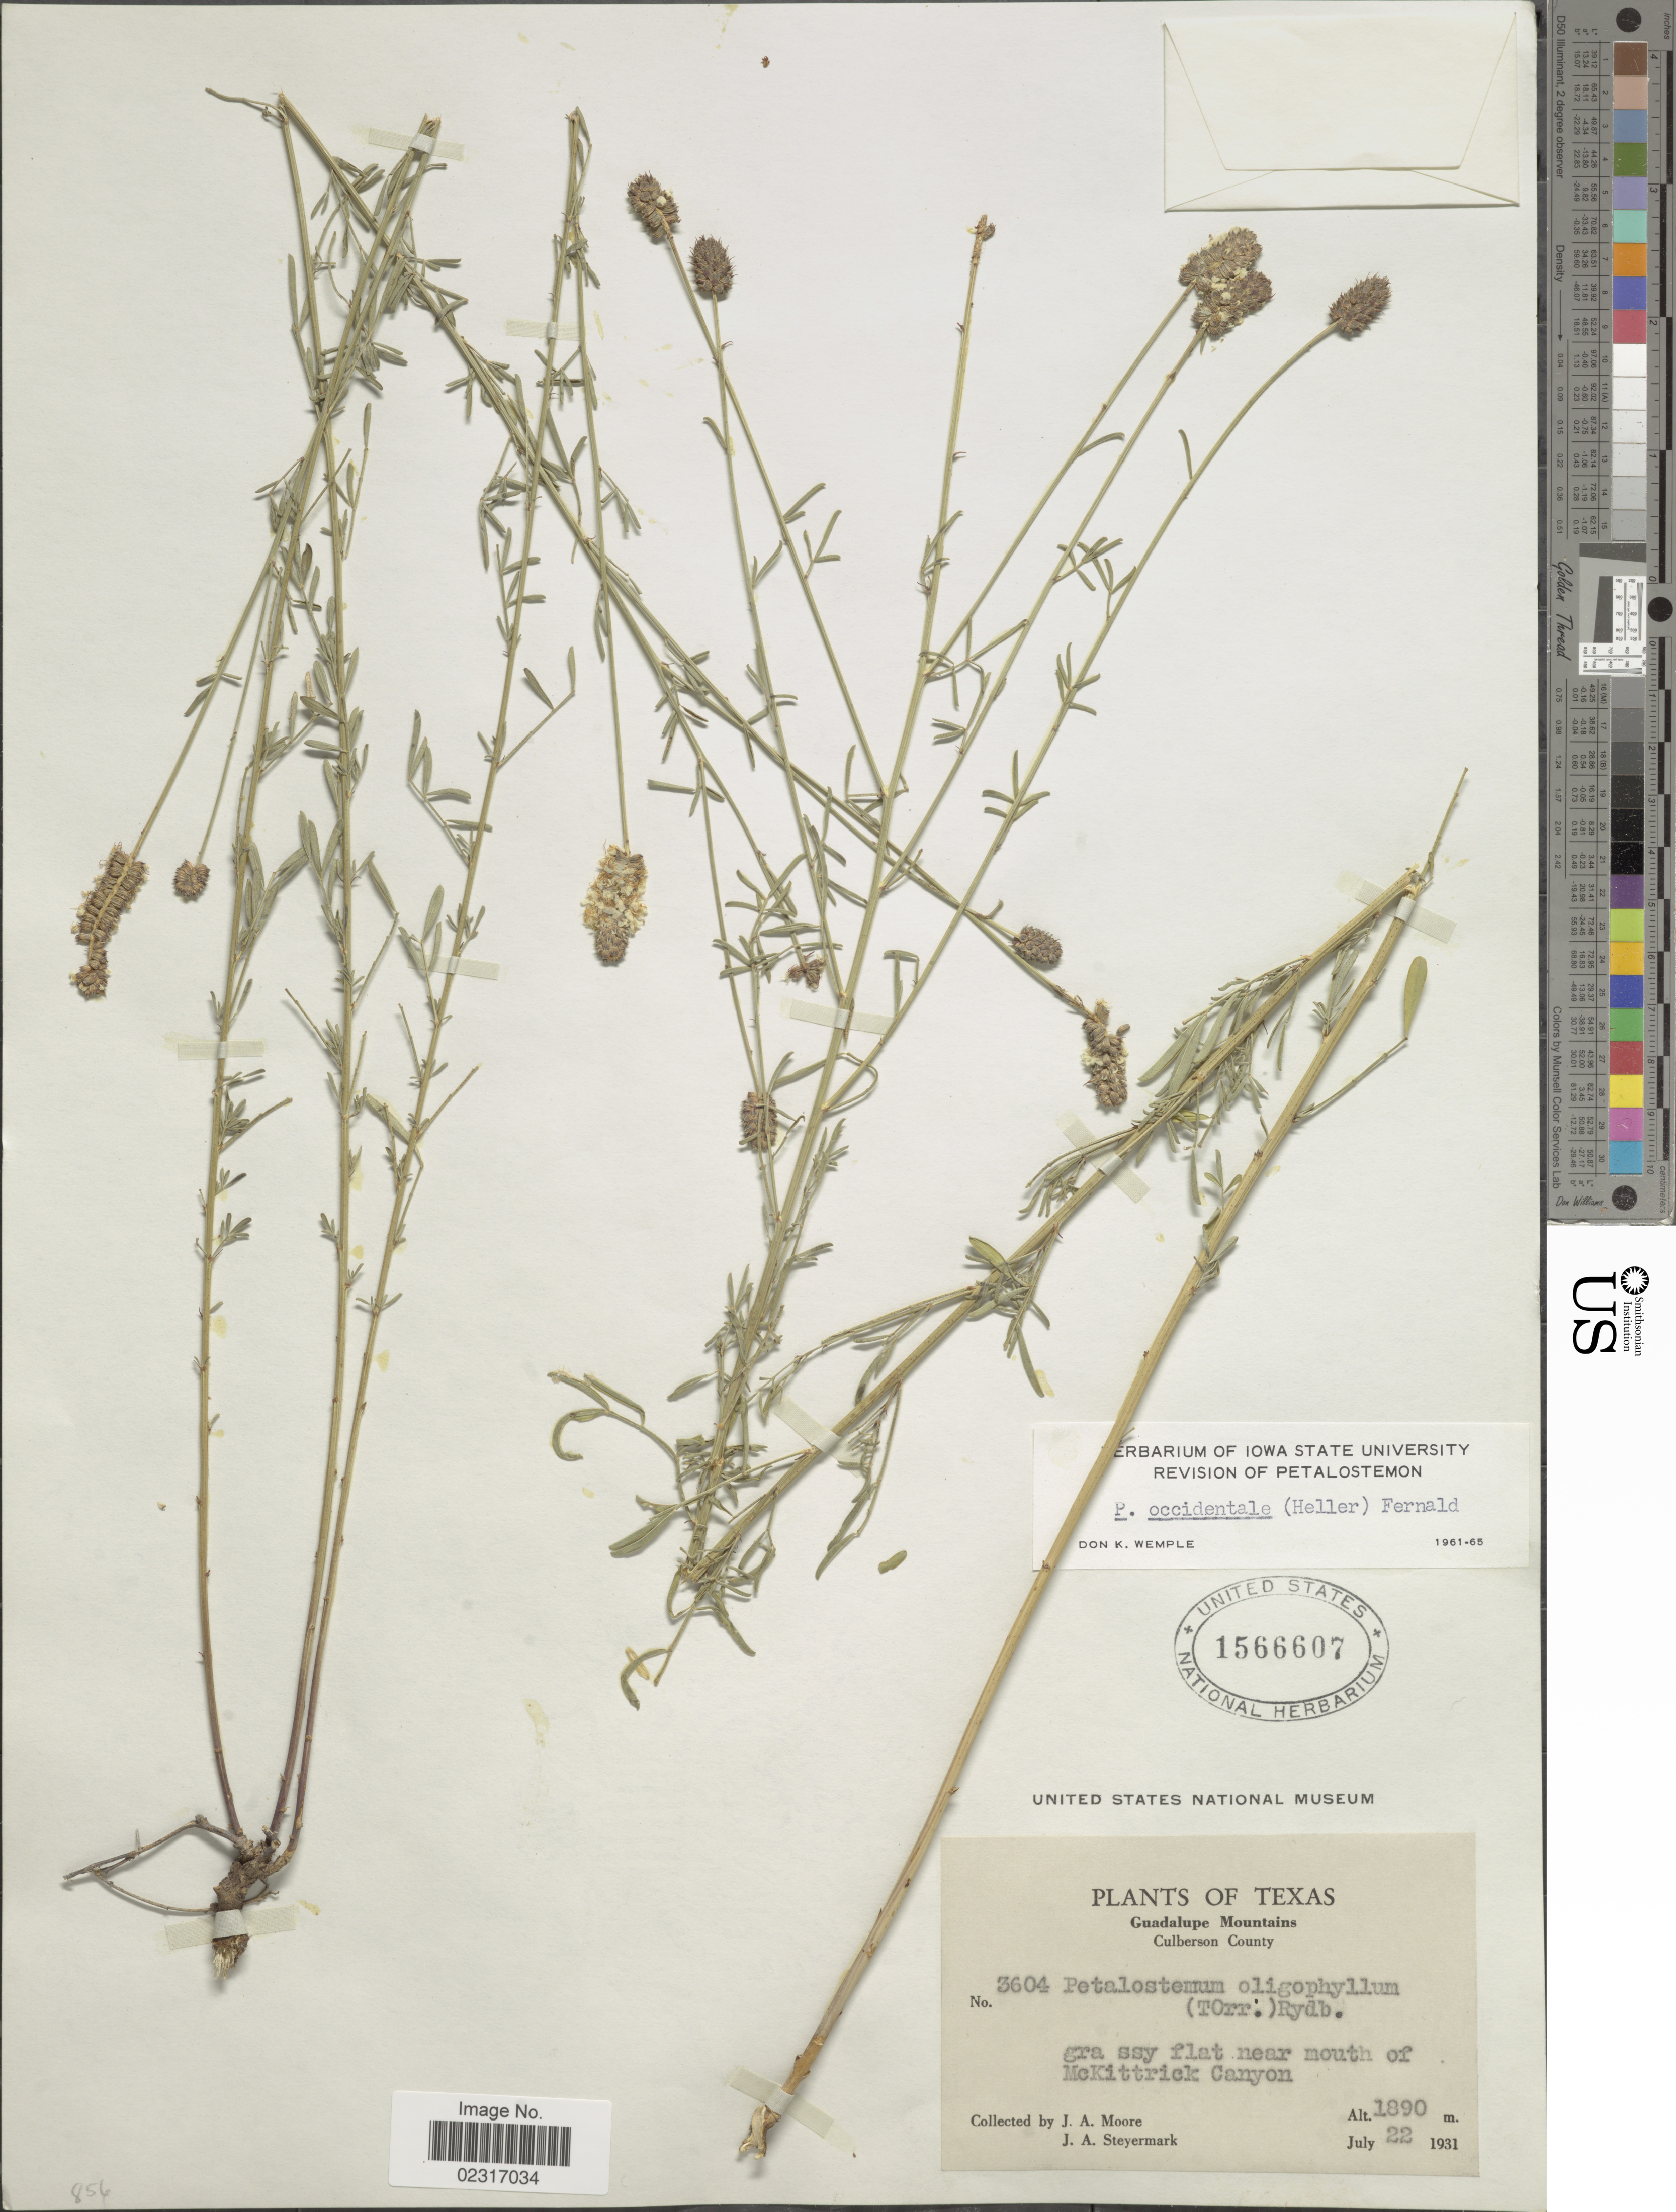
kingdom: Plantae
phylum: Tracheophyta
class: Magnoliopsida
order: Fabales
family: Fabaceae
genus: Dalea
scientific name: Dalea candida var. oligophylla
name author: (Torr) Shinners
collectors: J. A. Moore & J. Steyermark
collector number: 3604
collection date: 1931-07-22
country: United States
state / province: Texas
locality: Guadalupe Mountains. Culberson County. Grassy flat near mouth of McKittrick Canyon.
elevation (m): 1890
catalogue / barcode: US 1566607